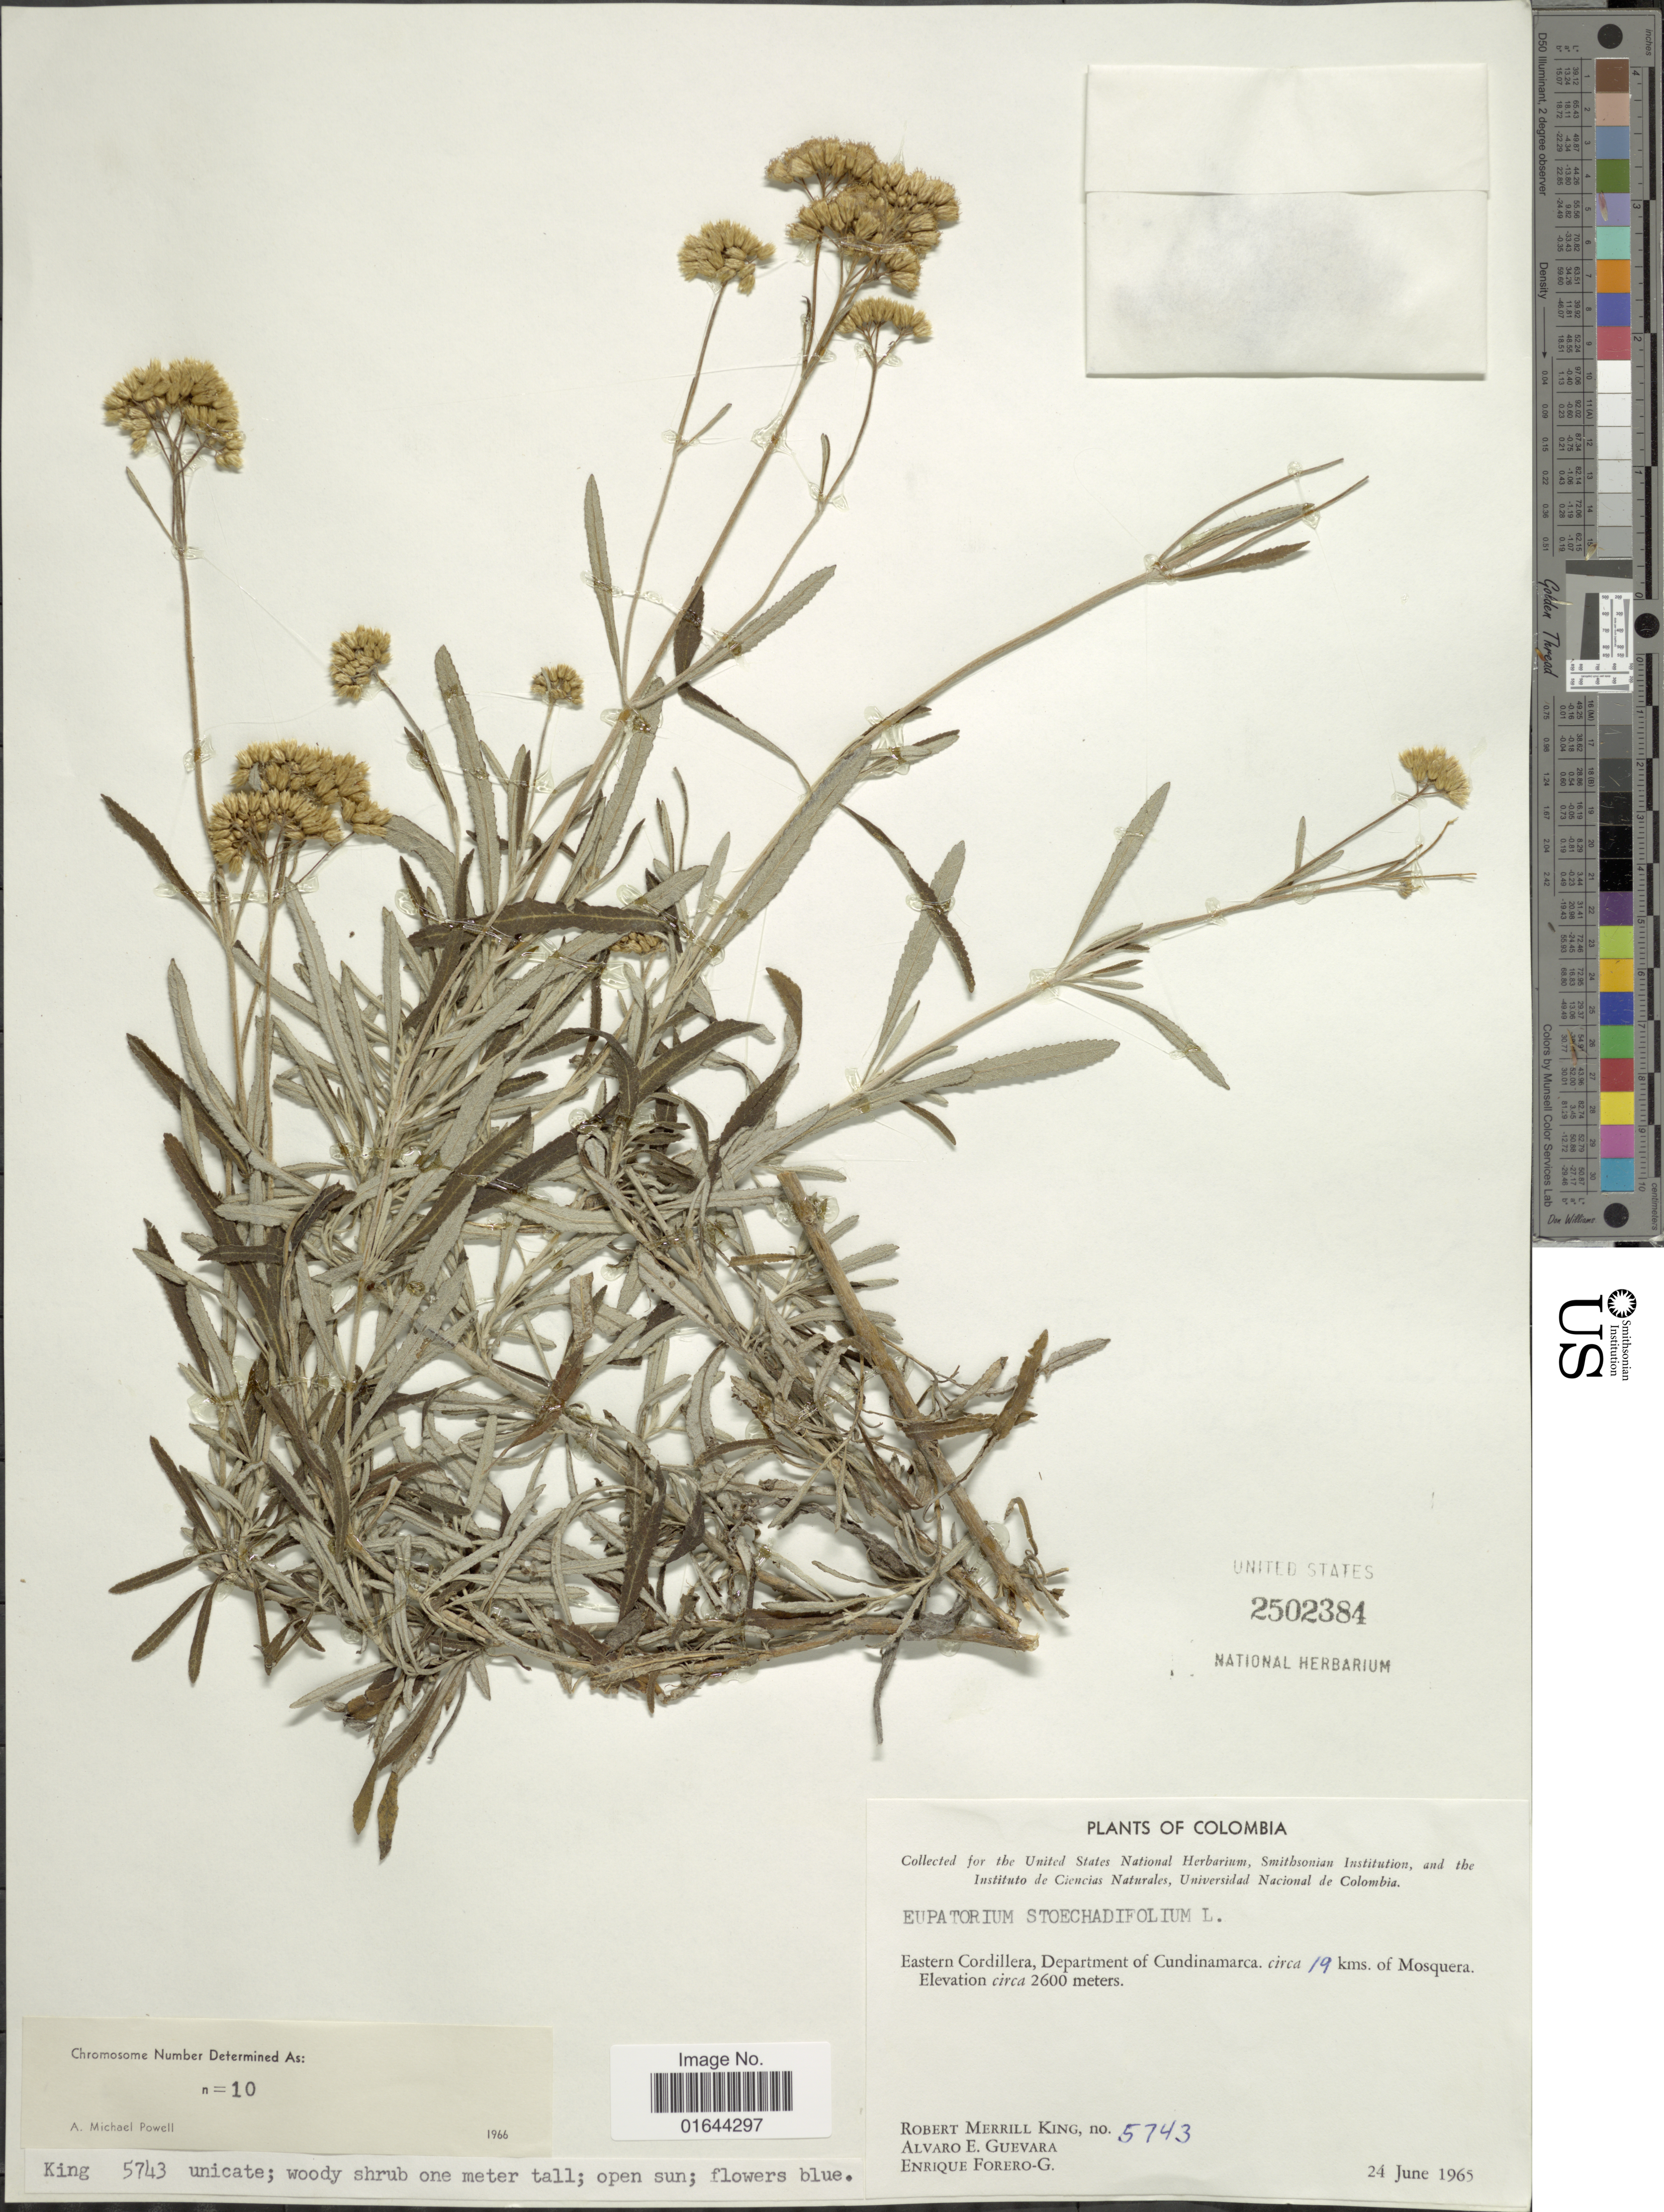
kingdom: Plantae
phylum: Tracheophyta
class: Magnoliopsida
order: Asterales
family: Asteraceae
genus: Lourteigia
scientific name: Lourteigia stoechadifolia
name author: (L. f.) R.M. King & H. Rob.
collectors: R. M. King, A. E. Guevara & E. Forero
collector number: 5743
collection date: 1965-04-26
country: Colombia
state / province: Cundinamarca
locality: Eastern Cordilera, Department of Cundinamarca, circa 19 kms of Mosquera.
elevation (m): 2600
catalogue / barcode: US 2502384